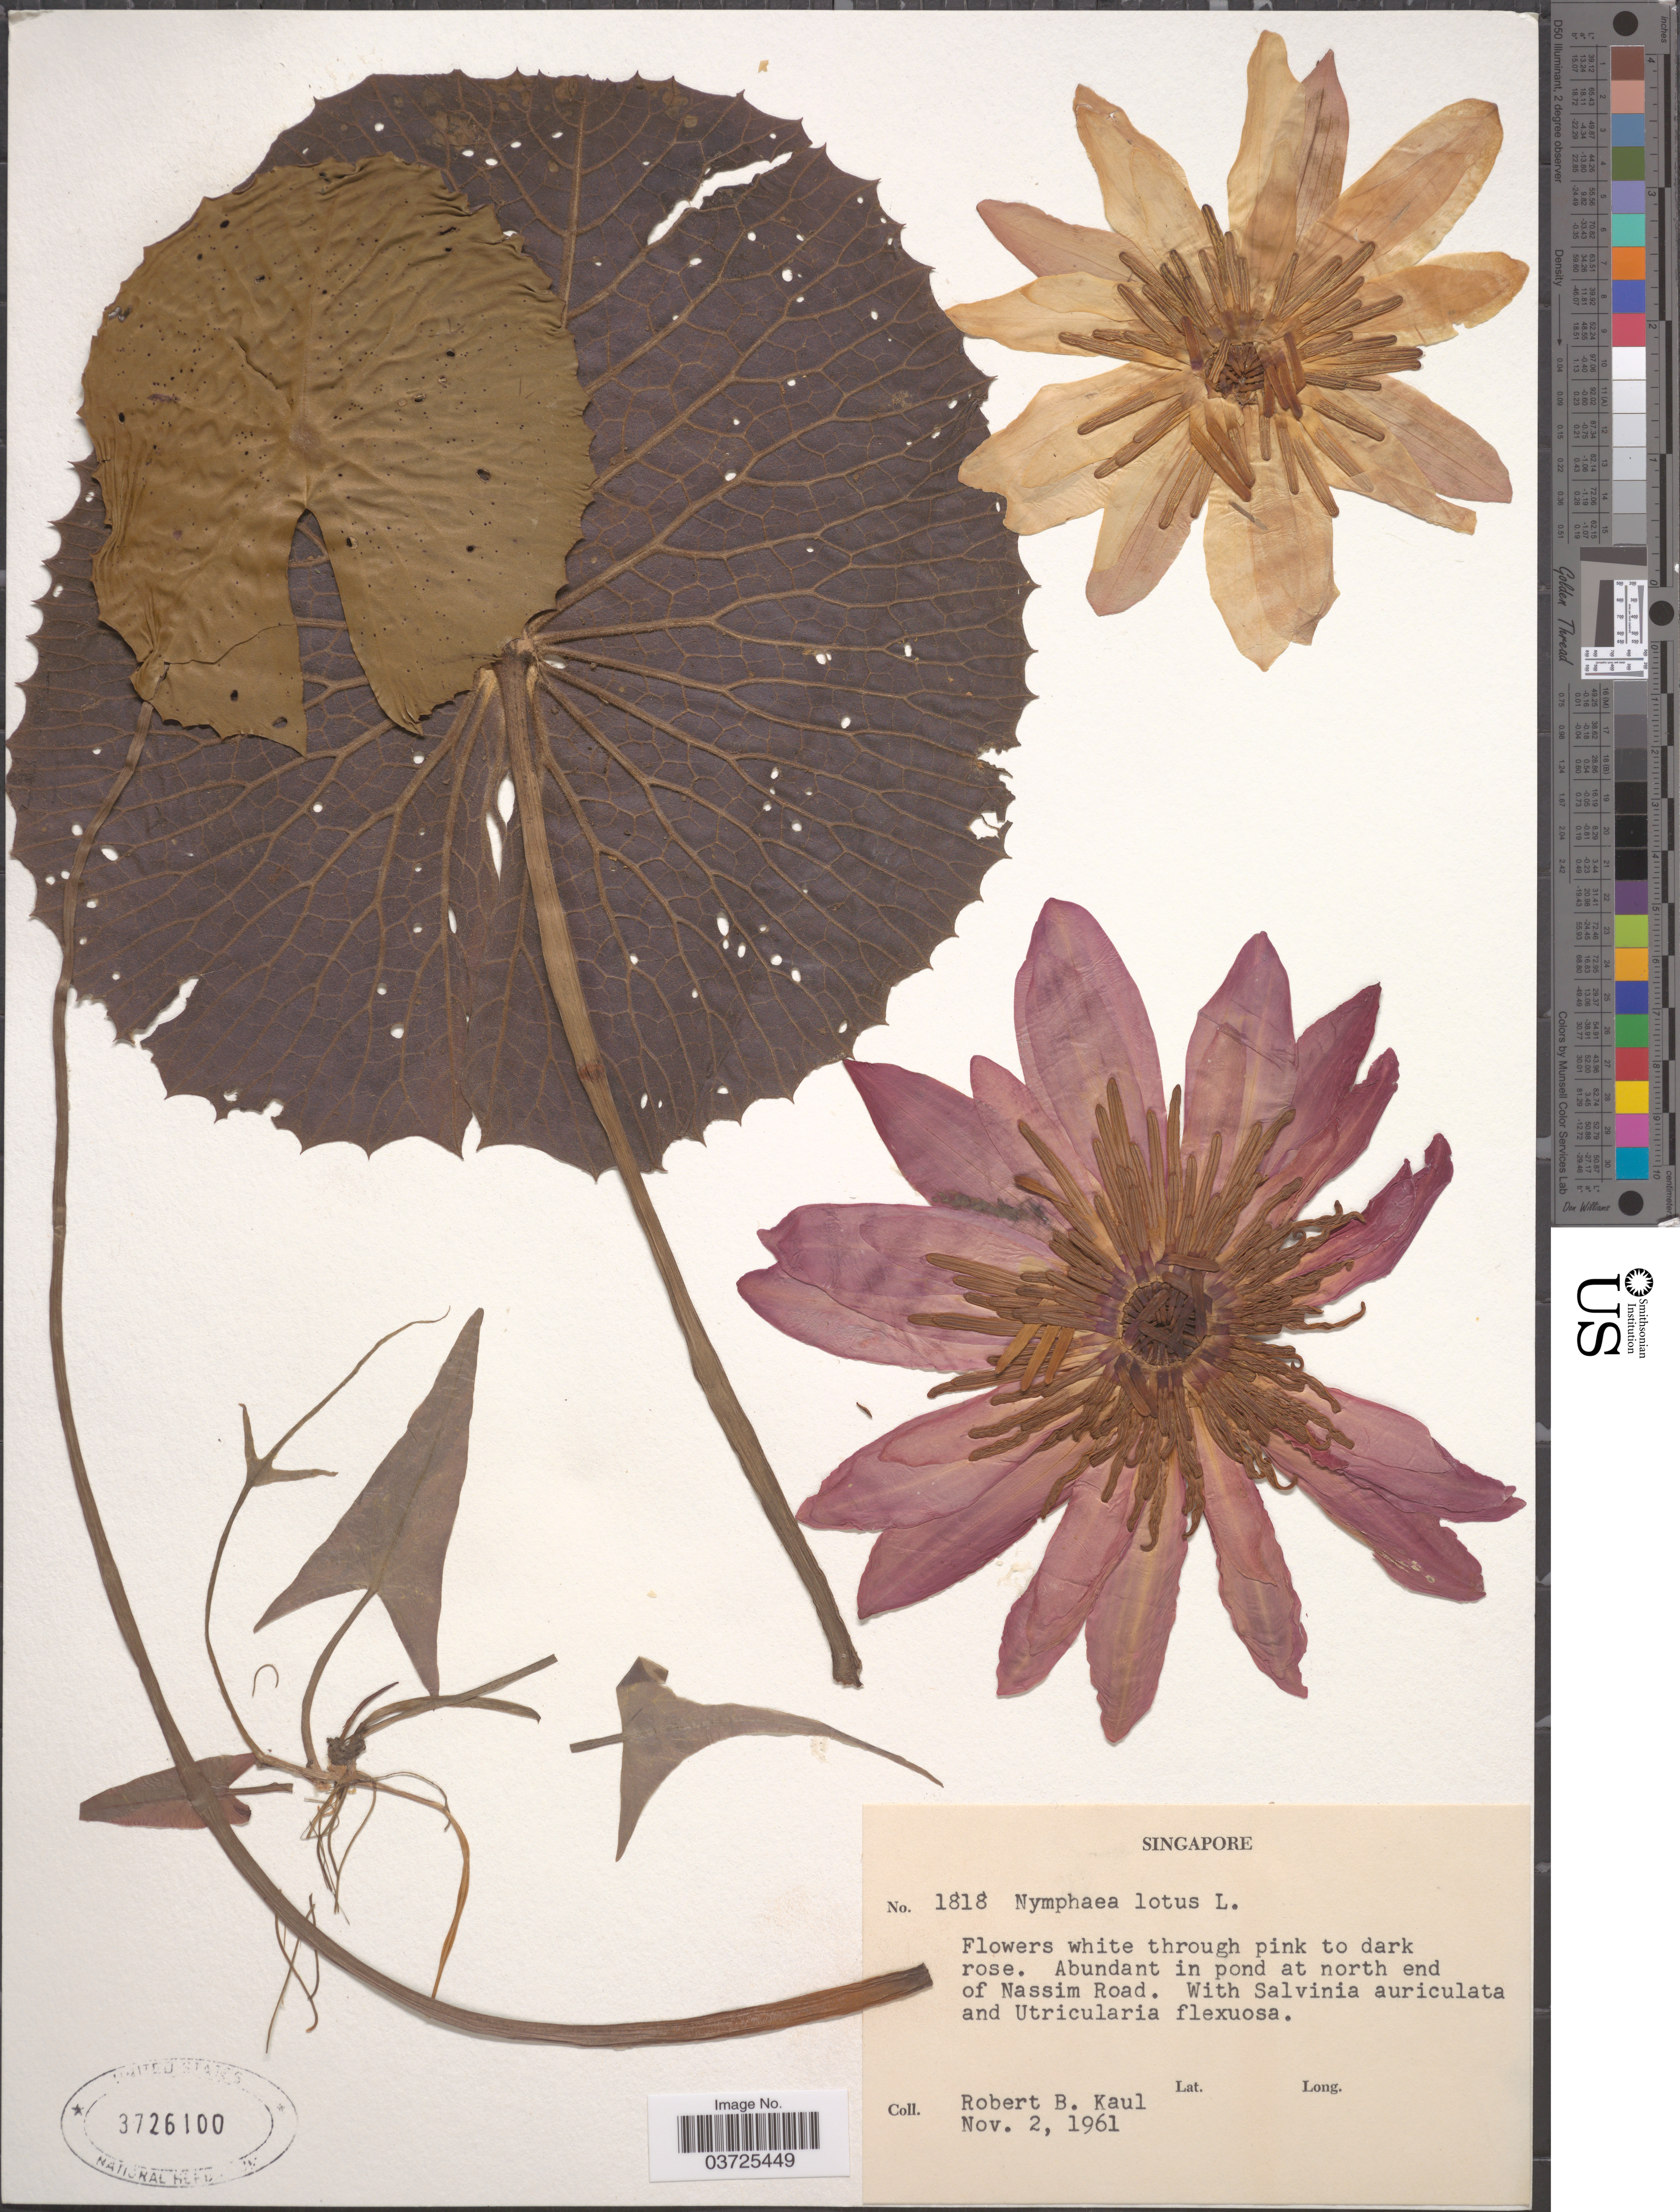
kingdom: Plantae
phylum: Tracheophyta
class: Magnoliopsida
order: Nymphaeales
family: Nymphaeaceae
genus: Nymphaea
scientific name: Nymphaea lotus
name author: L.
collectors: R. Kaul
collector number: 1818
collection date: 1961-11-02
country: Singapore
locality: Abundant in pond at north end of Nassim Road.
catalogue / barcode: US 3726100